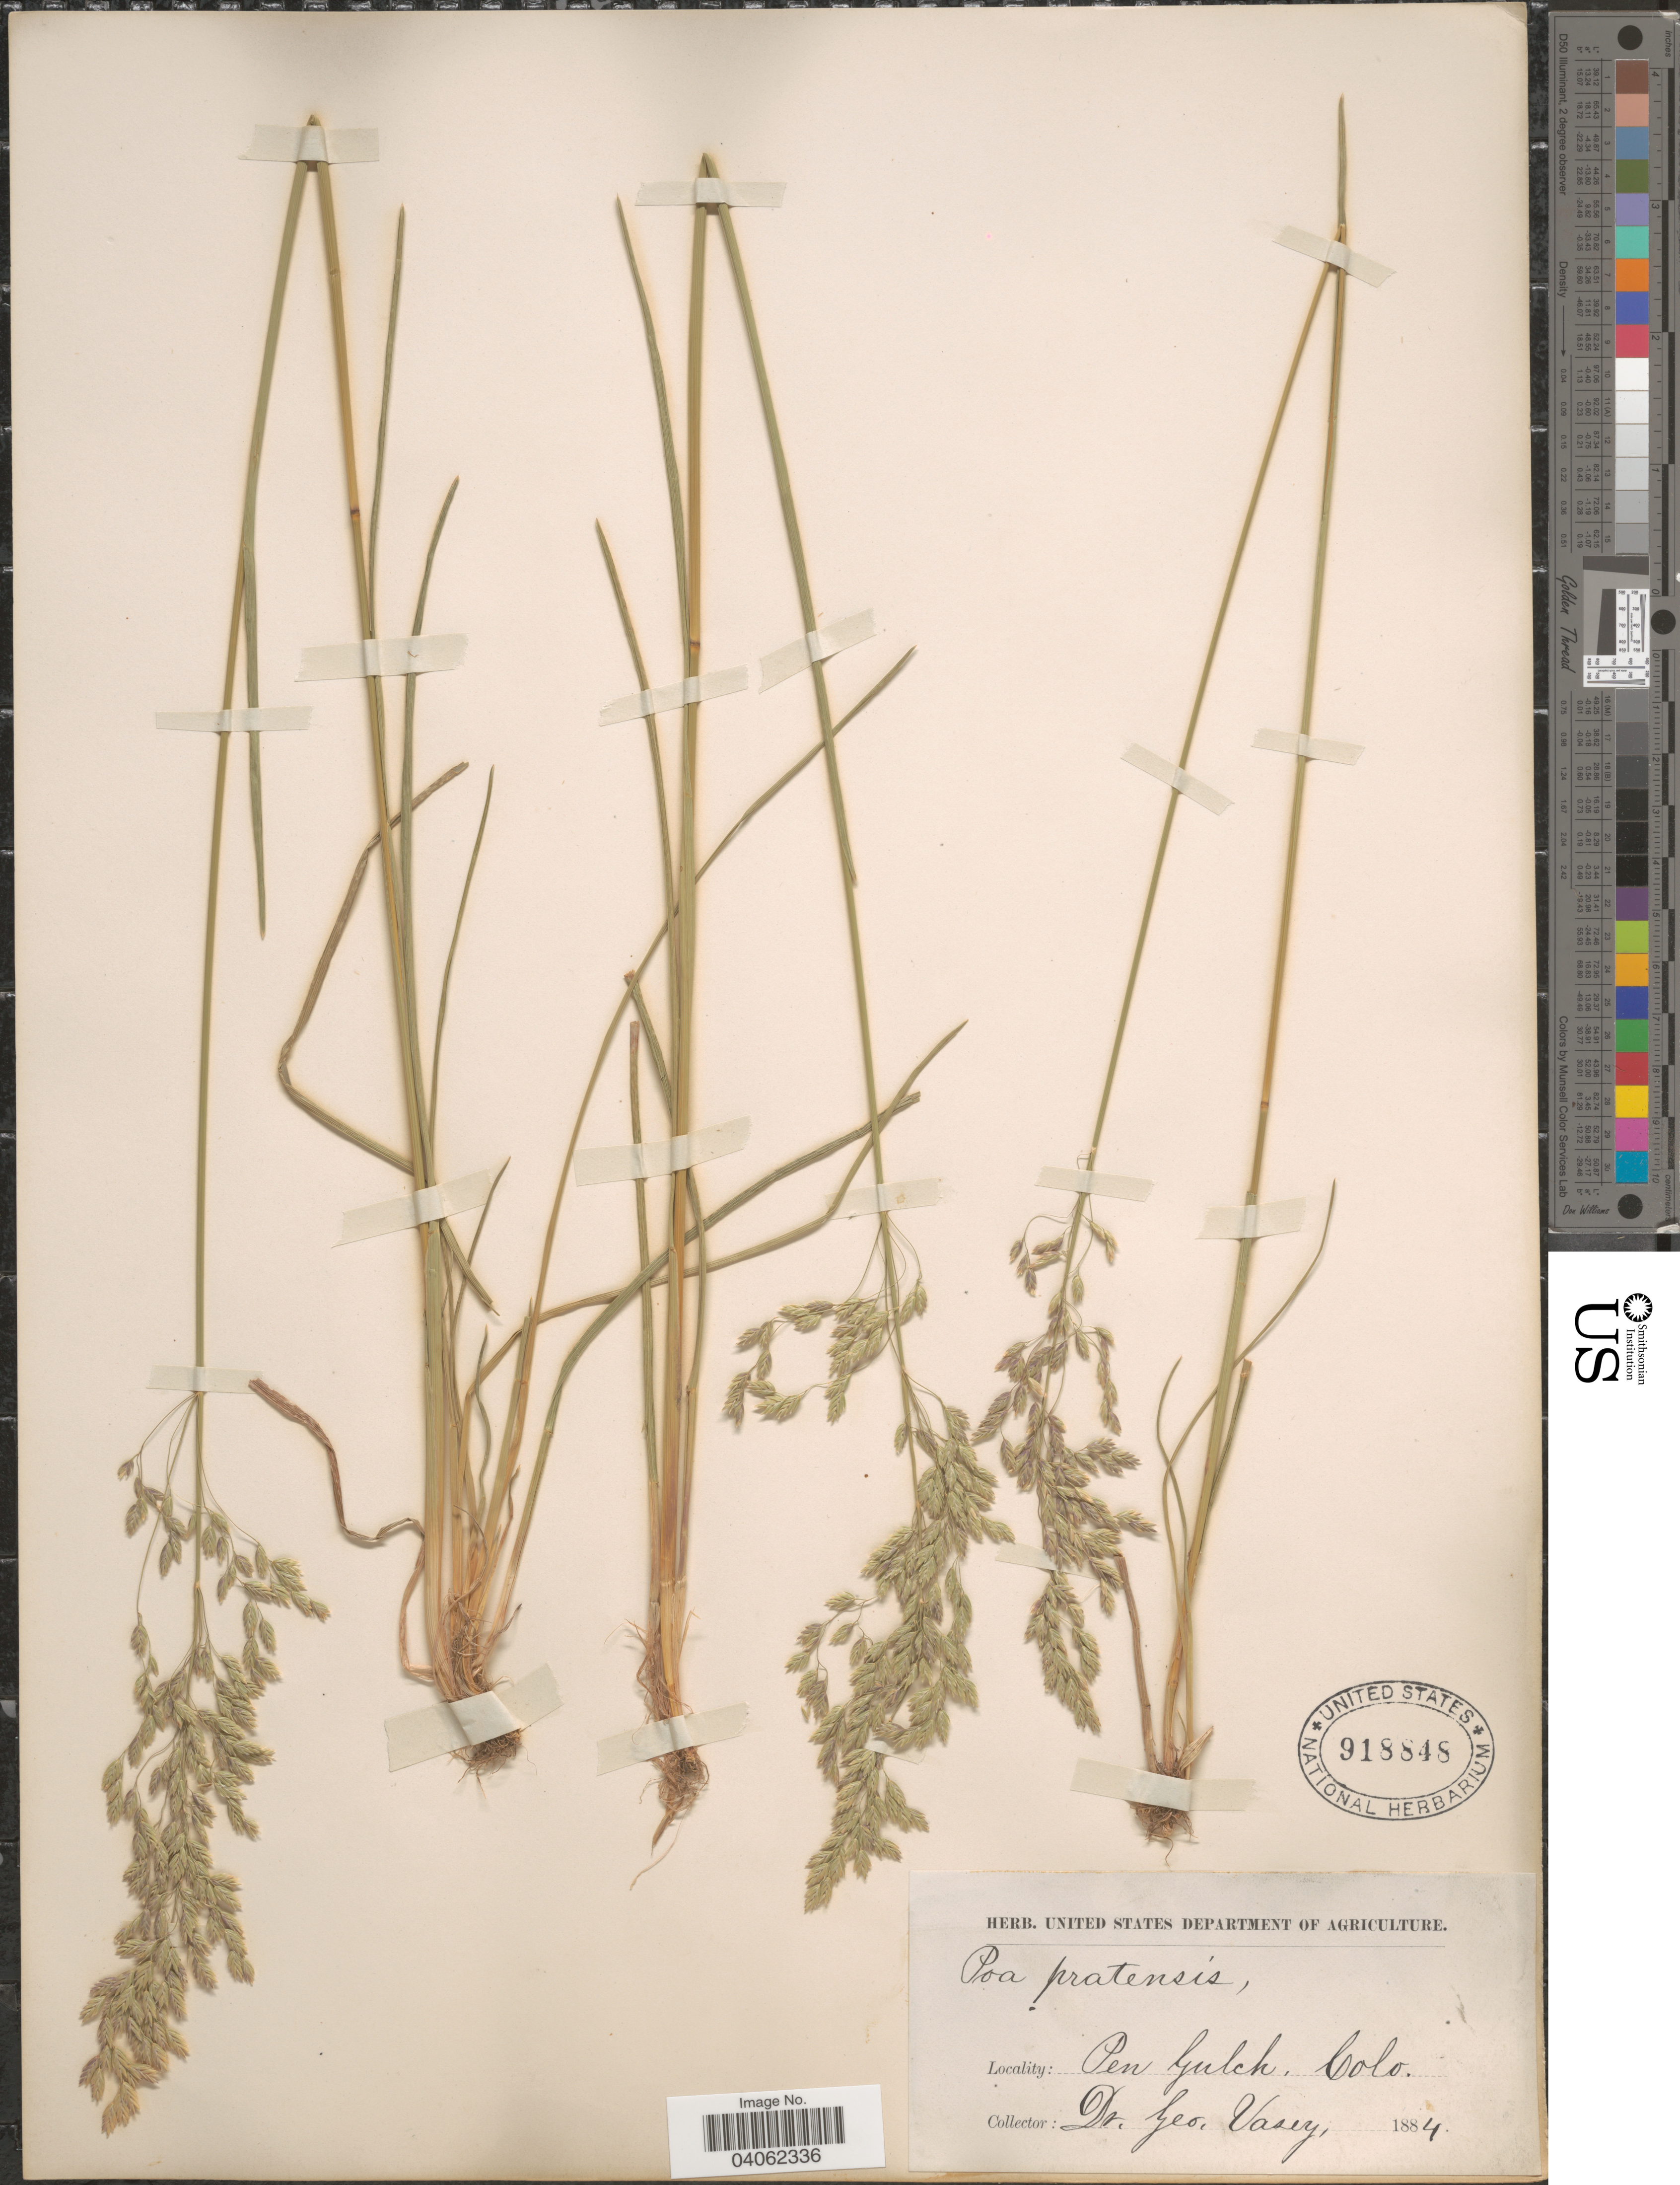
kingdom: Plantae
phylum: Tracheophyta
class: Liliopsida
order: Poales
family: Poaceae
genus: Poa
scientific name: Poa pratensis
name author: L.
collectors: G. Vasey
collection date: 1884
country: United States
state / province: Colorado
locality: Pen Gulch.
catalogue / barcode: US 918848